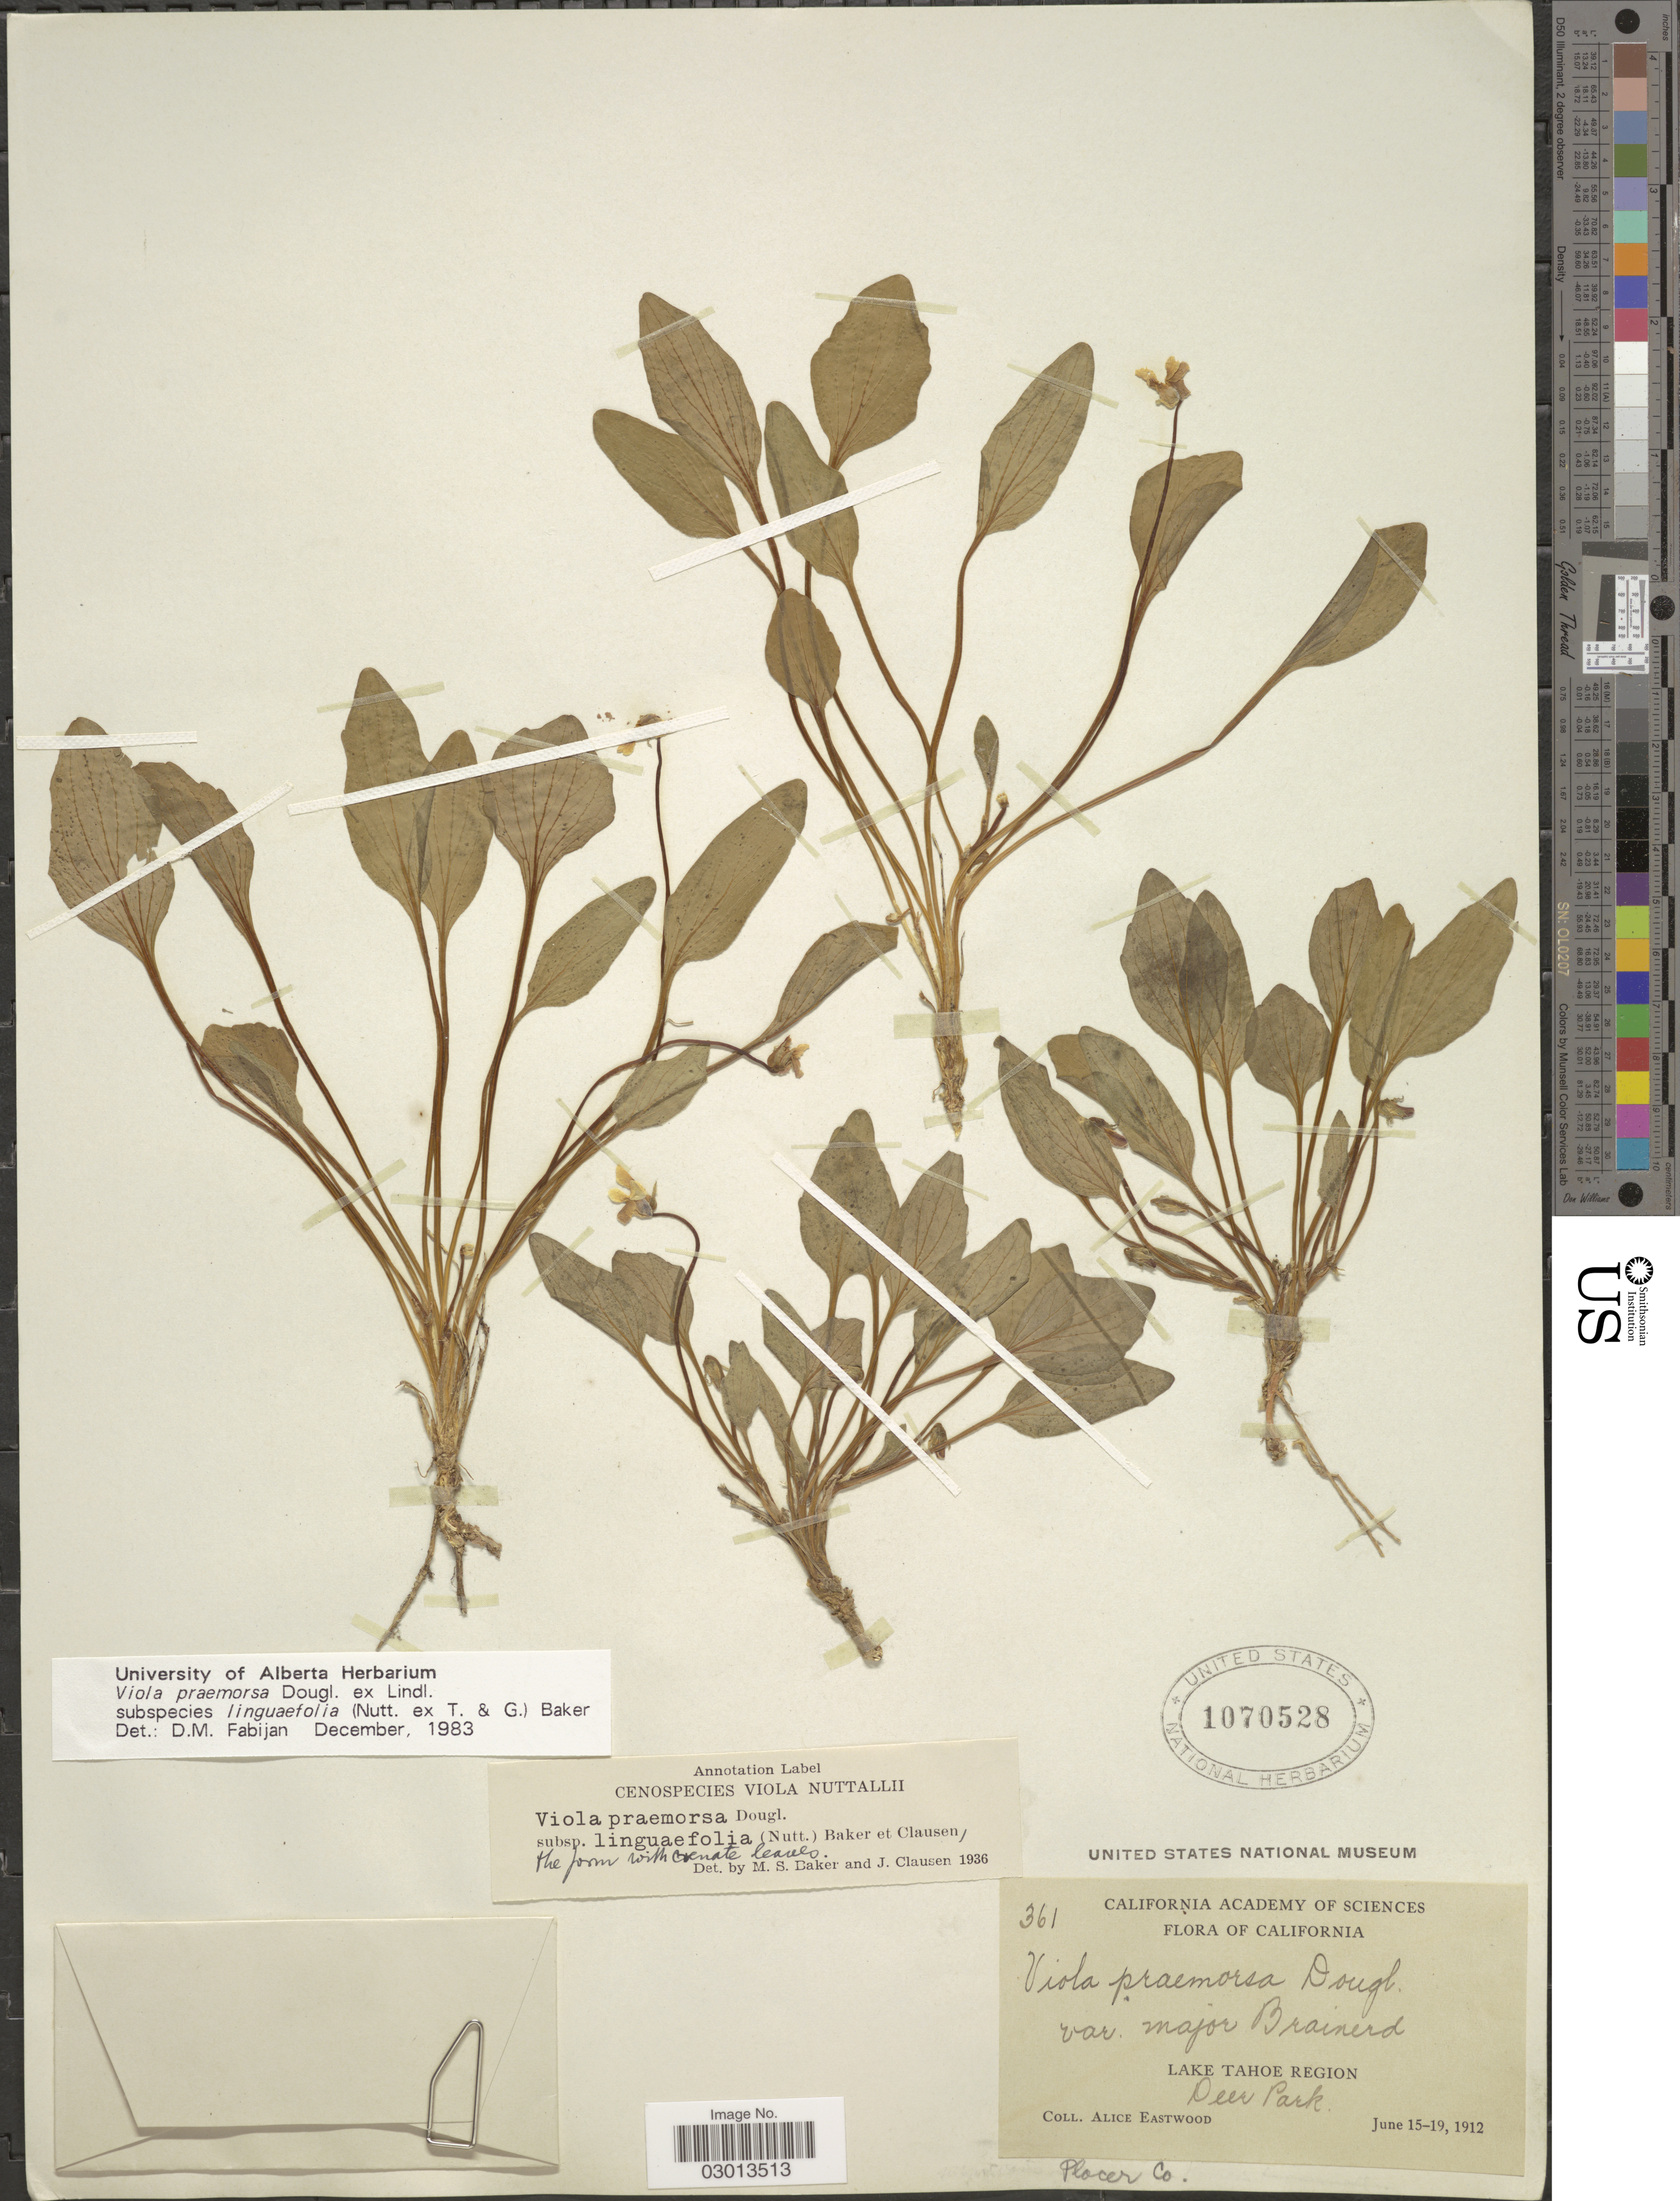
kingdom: Plantae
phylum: Tracheophyta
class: Magnoliopsida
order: Malpighiales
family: Violaceae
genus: Viola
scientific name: Viola praemorsa subsp. linguifolia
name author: (Nutt.) M.S. Baker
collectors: A. Eastwood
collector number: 361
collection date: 1912-06-15/1912-06-19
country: United States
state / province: California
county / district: Placer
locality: Lake Tahoe Region. Deer Park. Placer Co.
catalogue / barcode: US 1070528